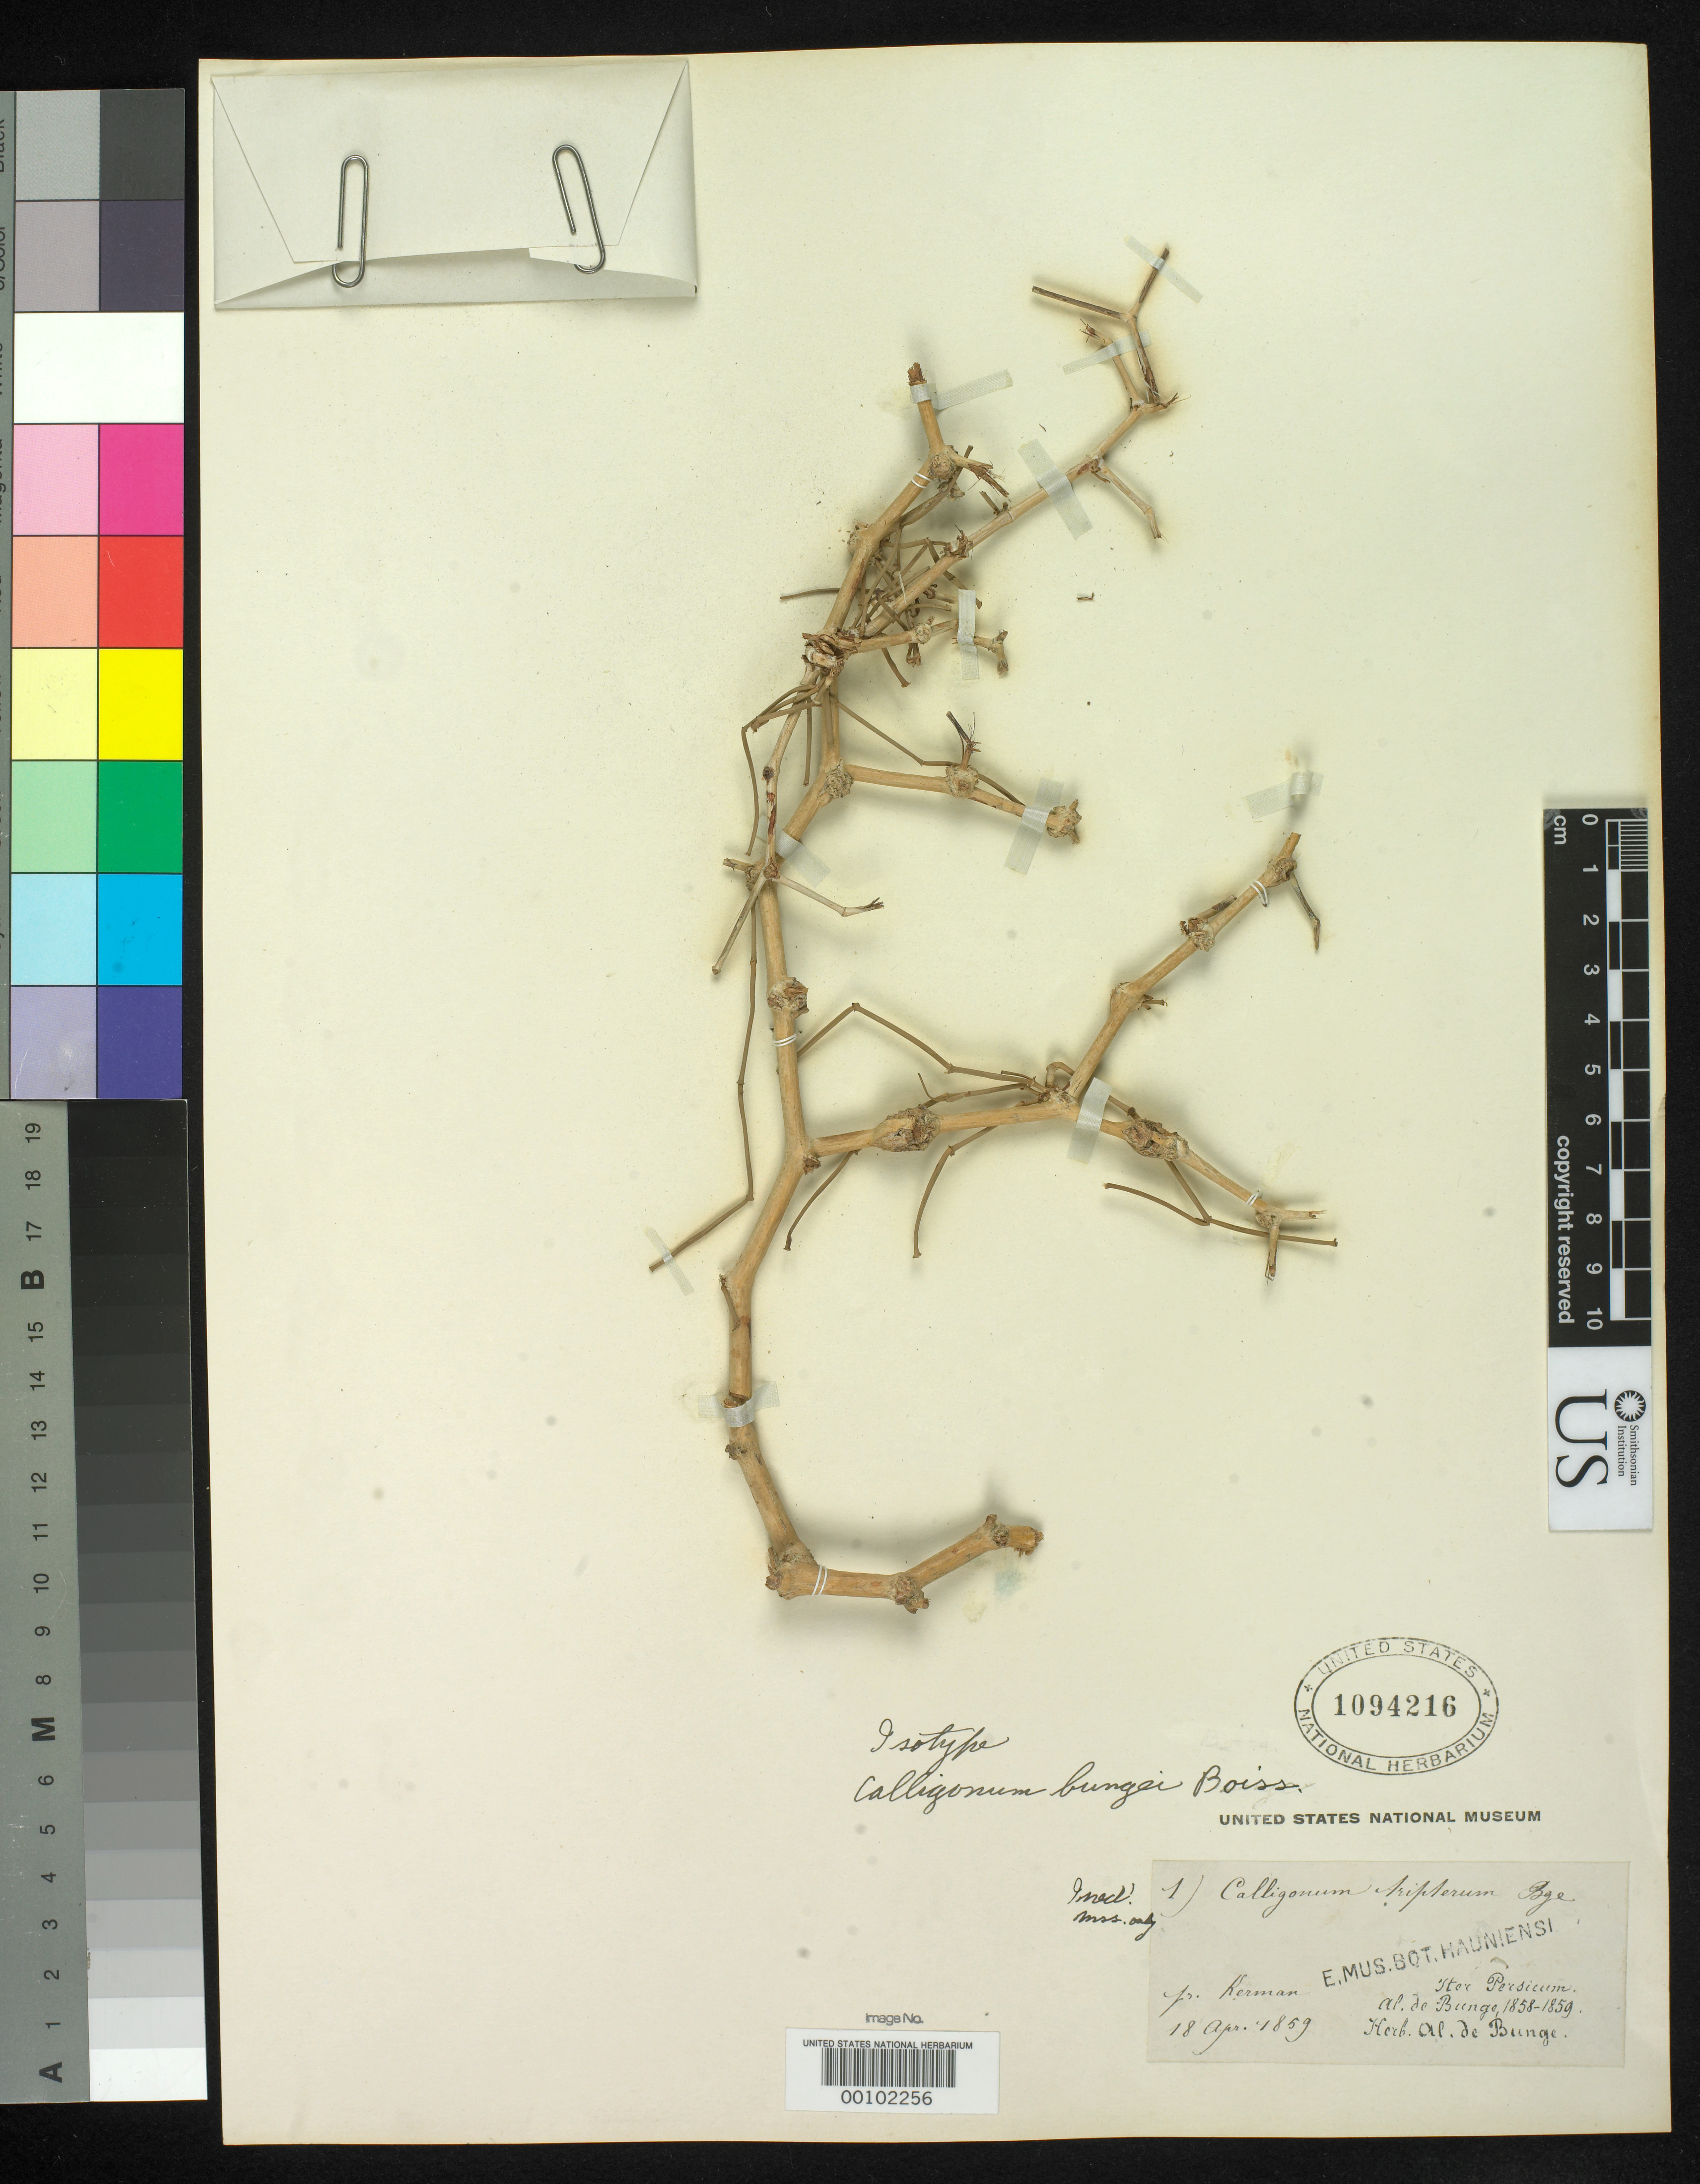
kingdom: Plantae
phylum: Tracheophyta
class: Magnoliopsida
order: Caryophyllales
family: Polygonaceae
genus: Calligonum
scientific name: Calligonum bungei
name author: Boiss.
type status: Possible Isotype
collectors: A. Bunge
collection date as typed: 18 Apr 1859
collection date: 1859-04-18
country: Iran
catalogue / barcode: US 1094216